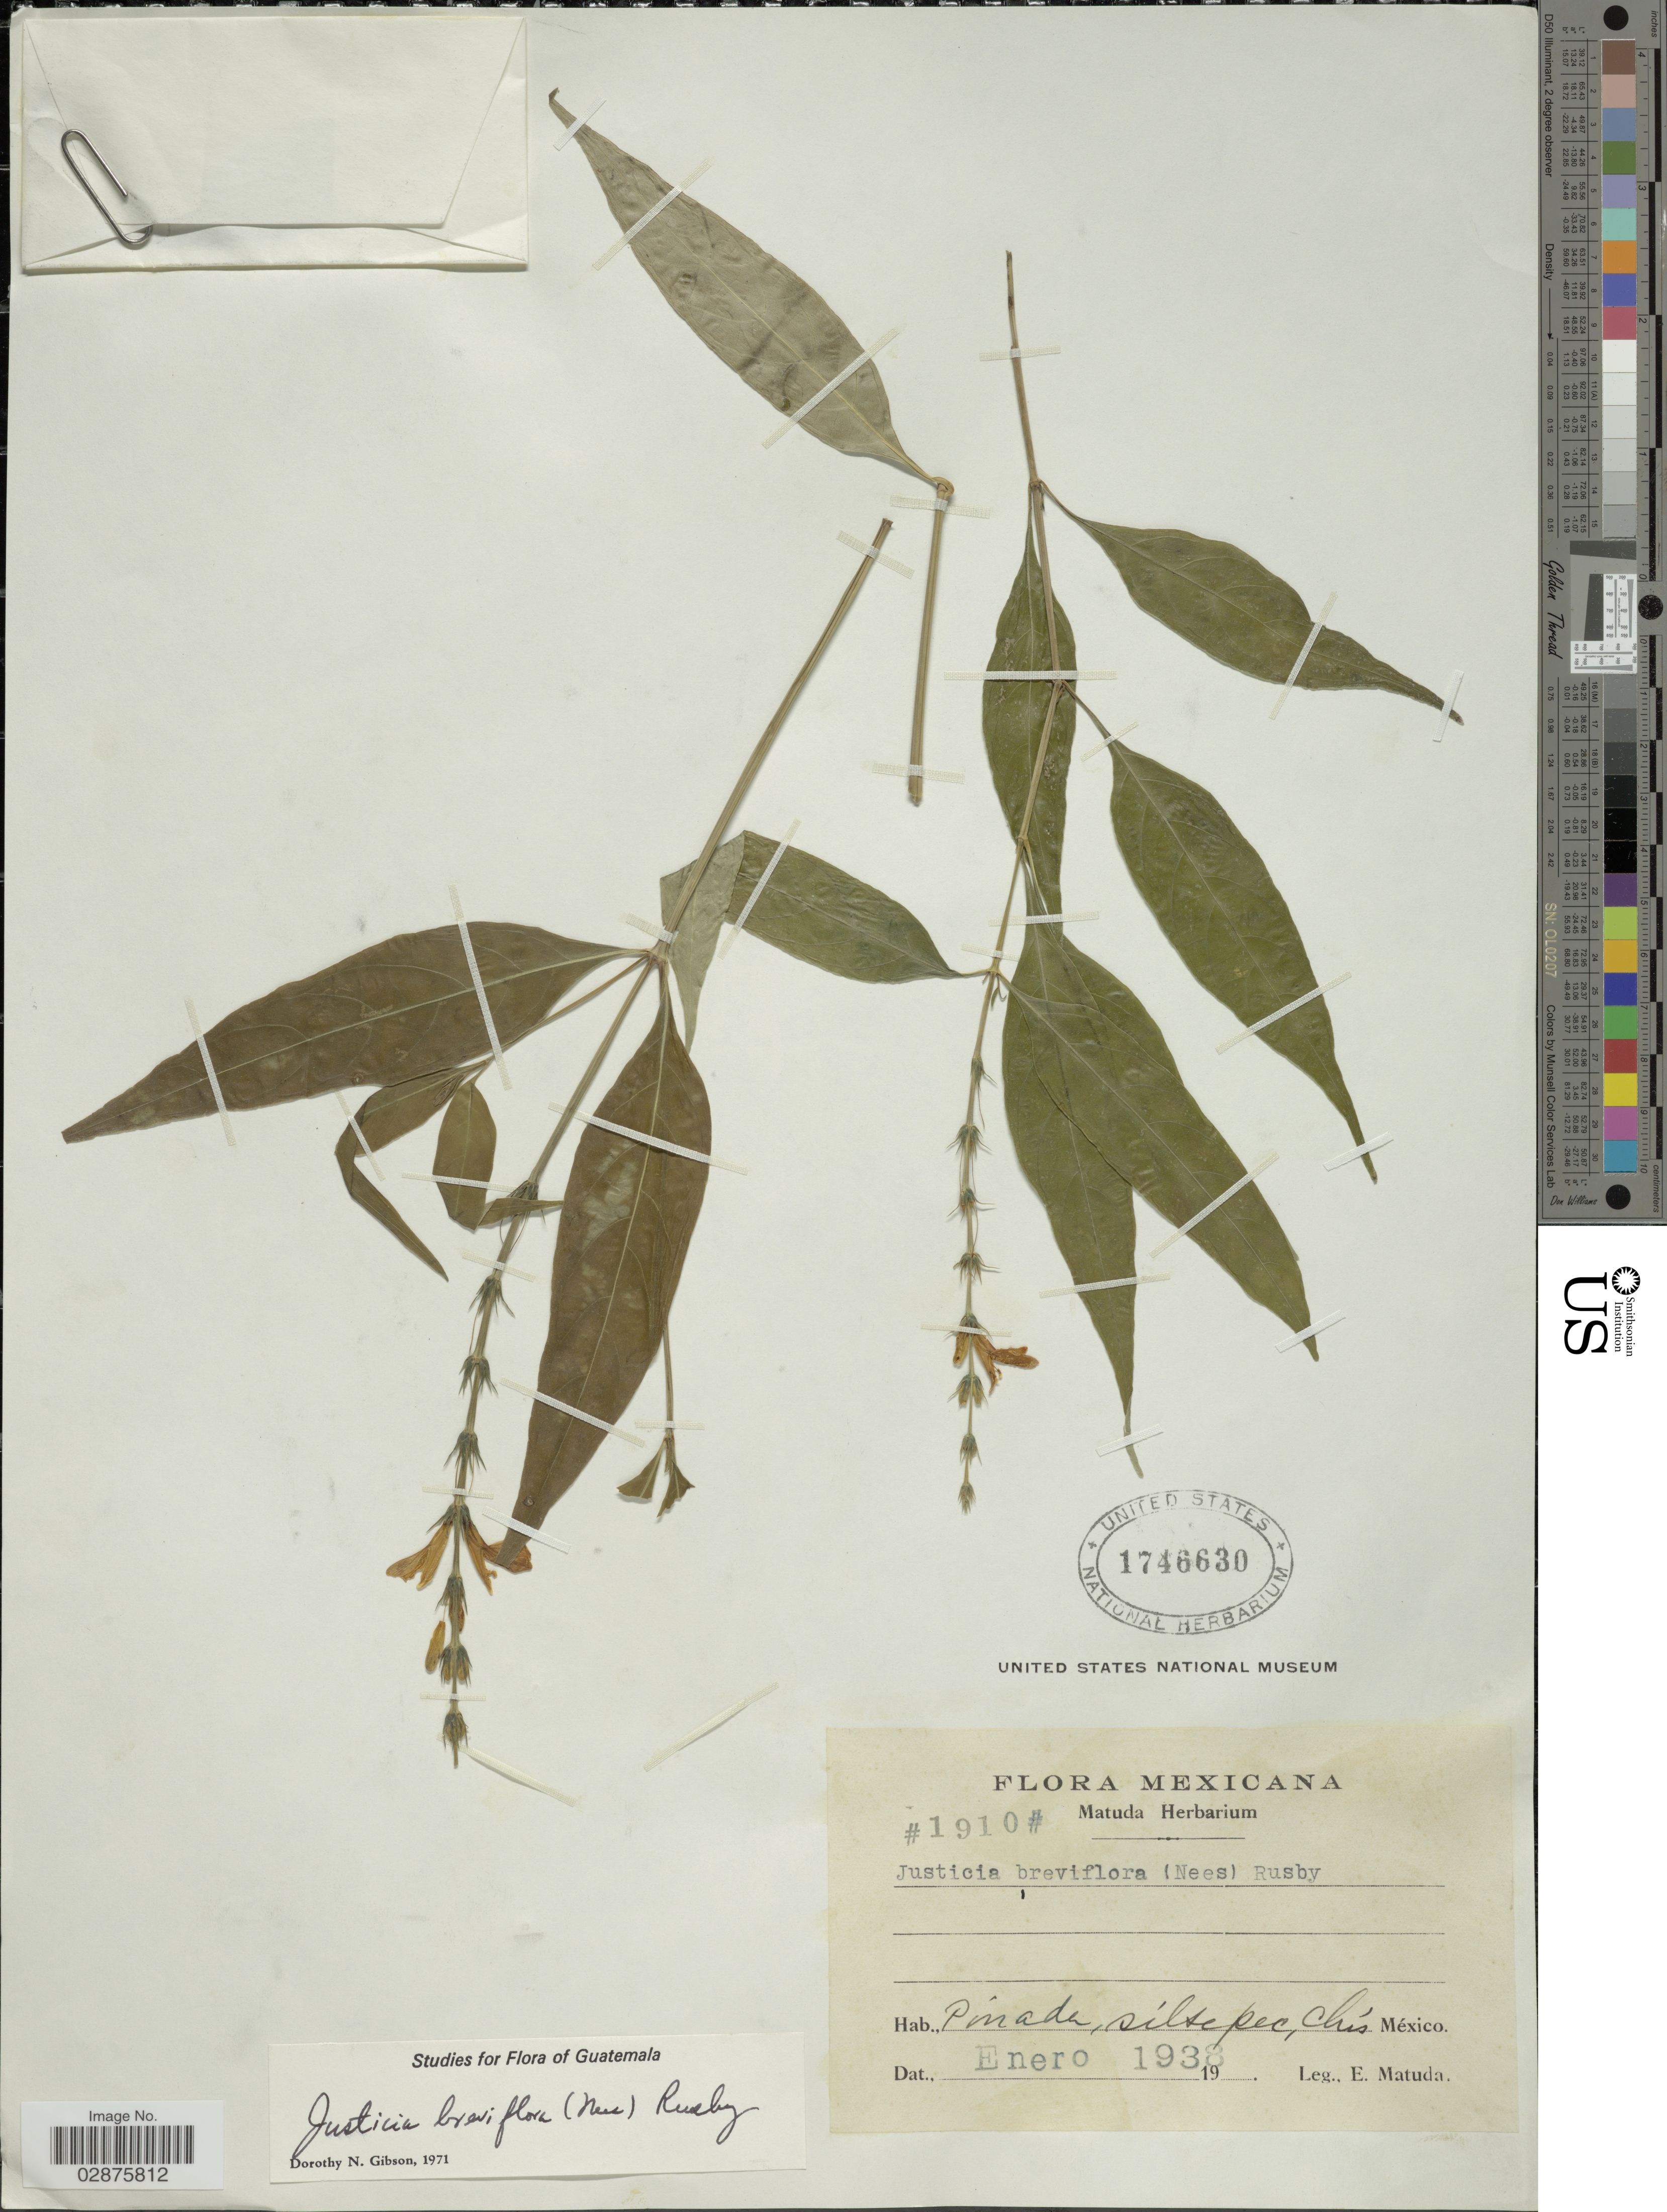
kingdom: Plantae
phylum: Tracheophyta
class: Magnoliopsida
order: Lamiales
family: Acanthaceae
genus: Justicia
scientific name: Justicia breviflora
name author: (Nees) Rusby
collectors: E. Matuda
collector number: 1910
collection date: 1938-01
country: Mexico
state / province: Chiapas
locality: Pinada, Siltepec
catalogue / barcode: US 1746630